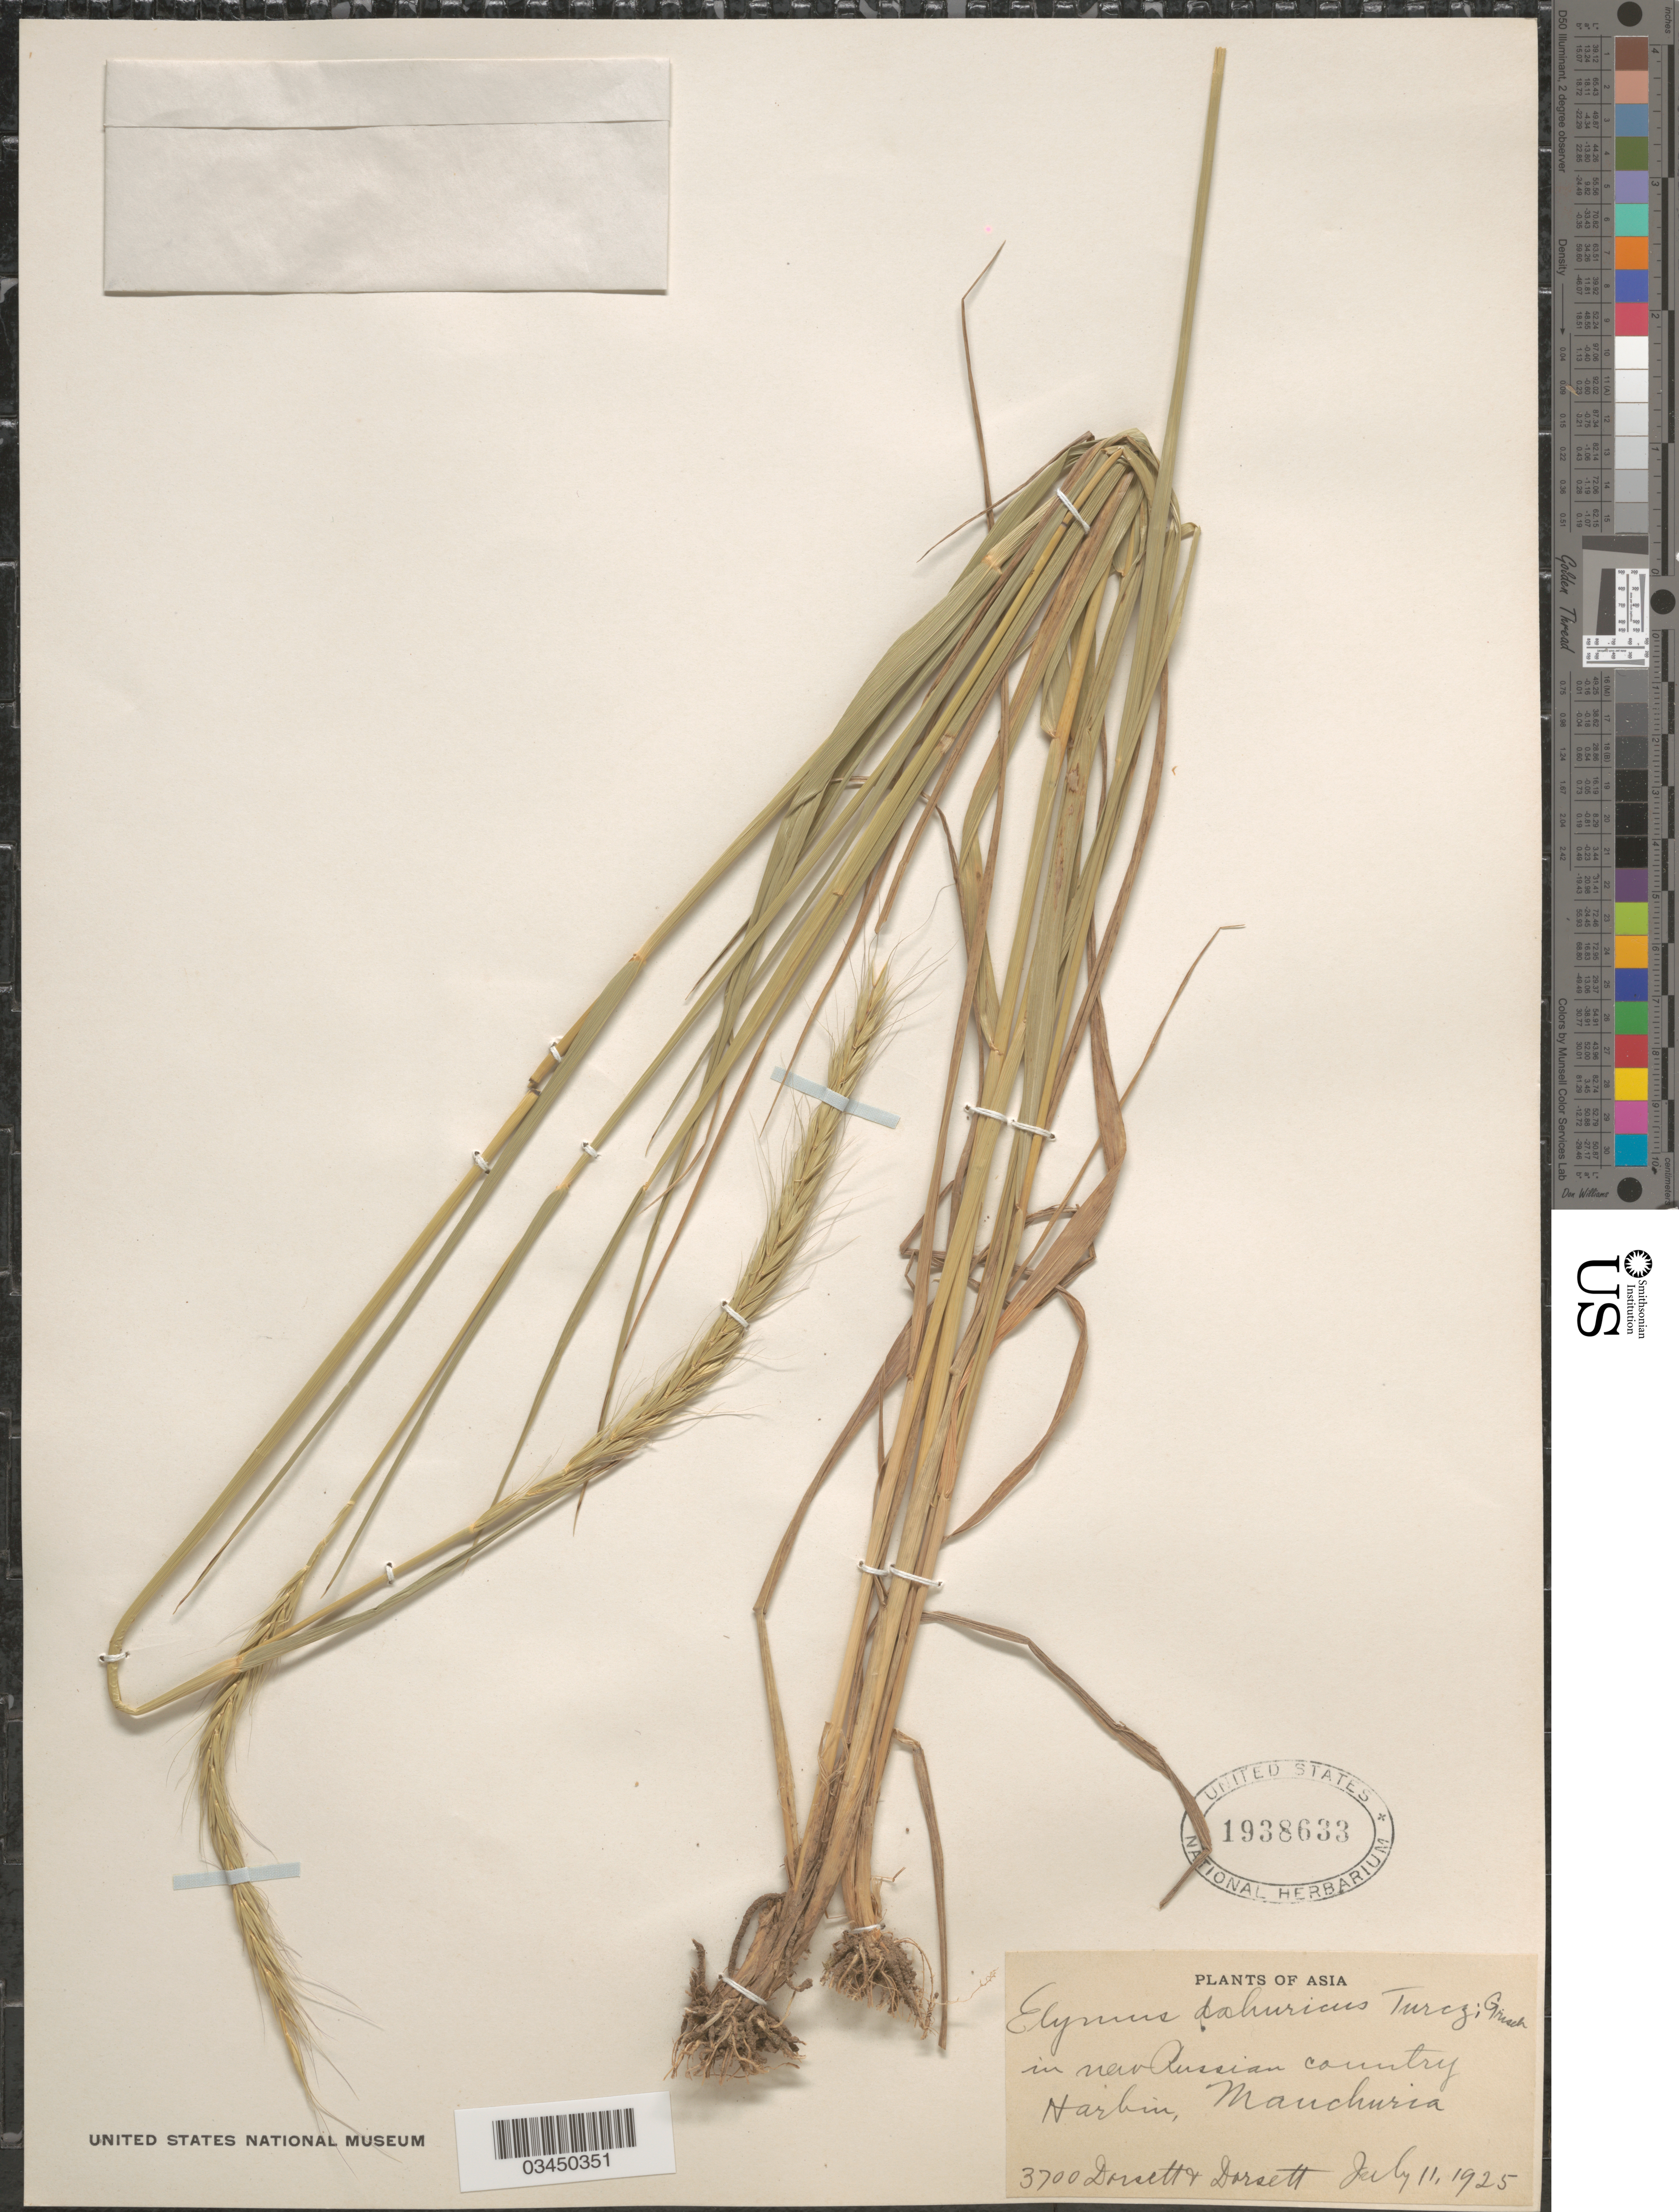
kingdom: Plantae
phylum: Tracheophyta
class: Liliopsida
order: Poales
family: Poaceae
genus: Elymus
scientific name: Elymus dahuricus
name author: Turcz. ex Griseb.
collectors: -- Dorsett & Dorsett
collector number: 3700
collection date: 1925-07-11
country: China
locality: Asia. In new Russian country Harbin, Manchuria.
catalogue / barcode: US 1938633